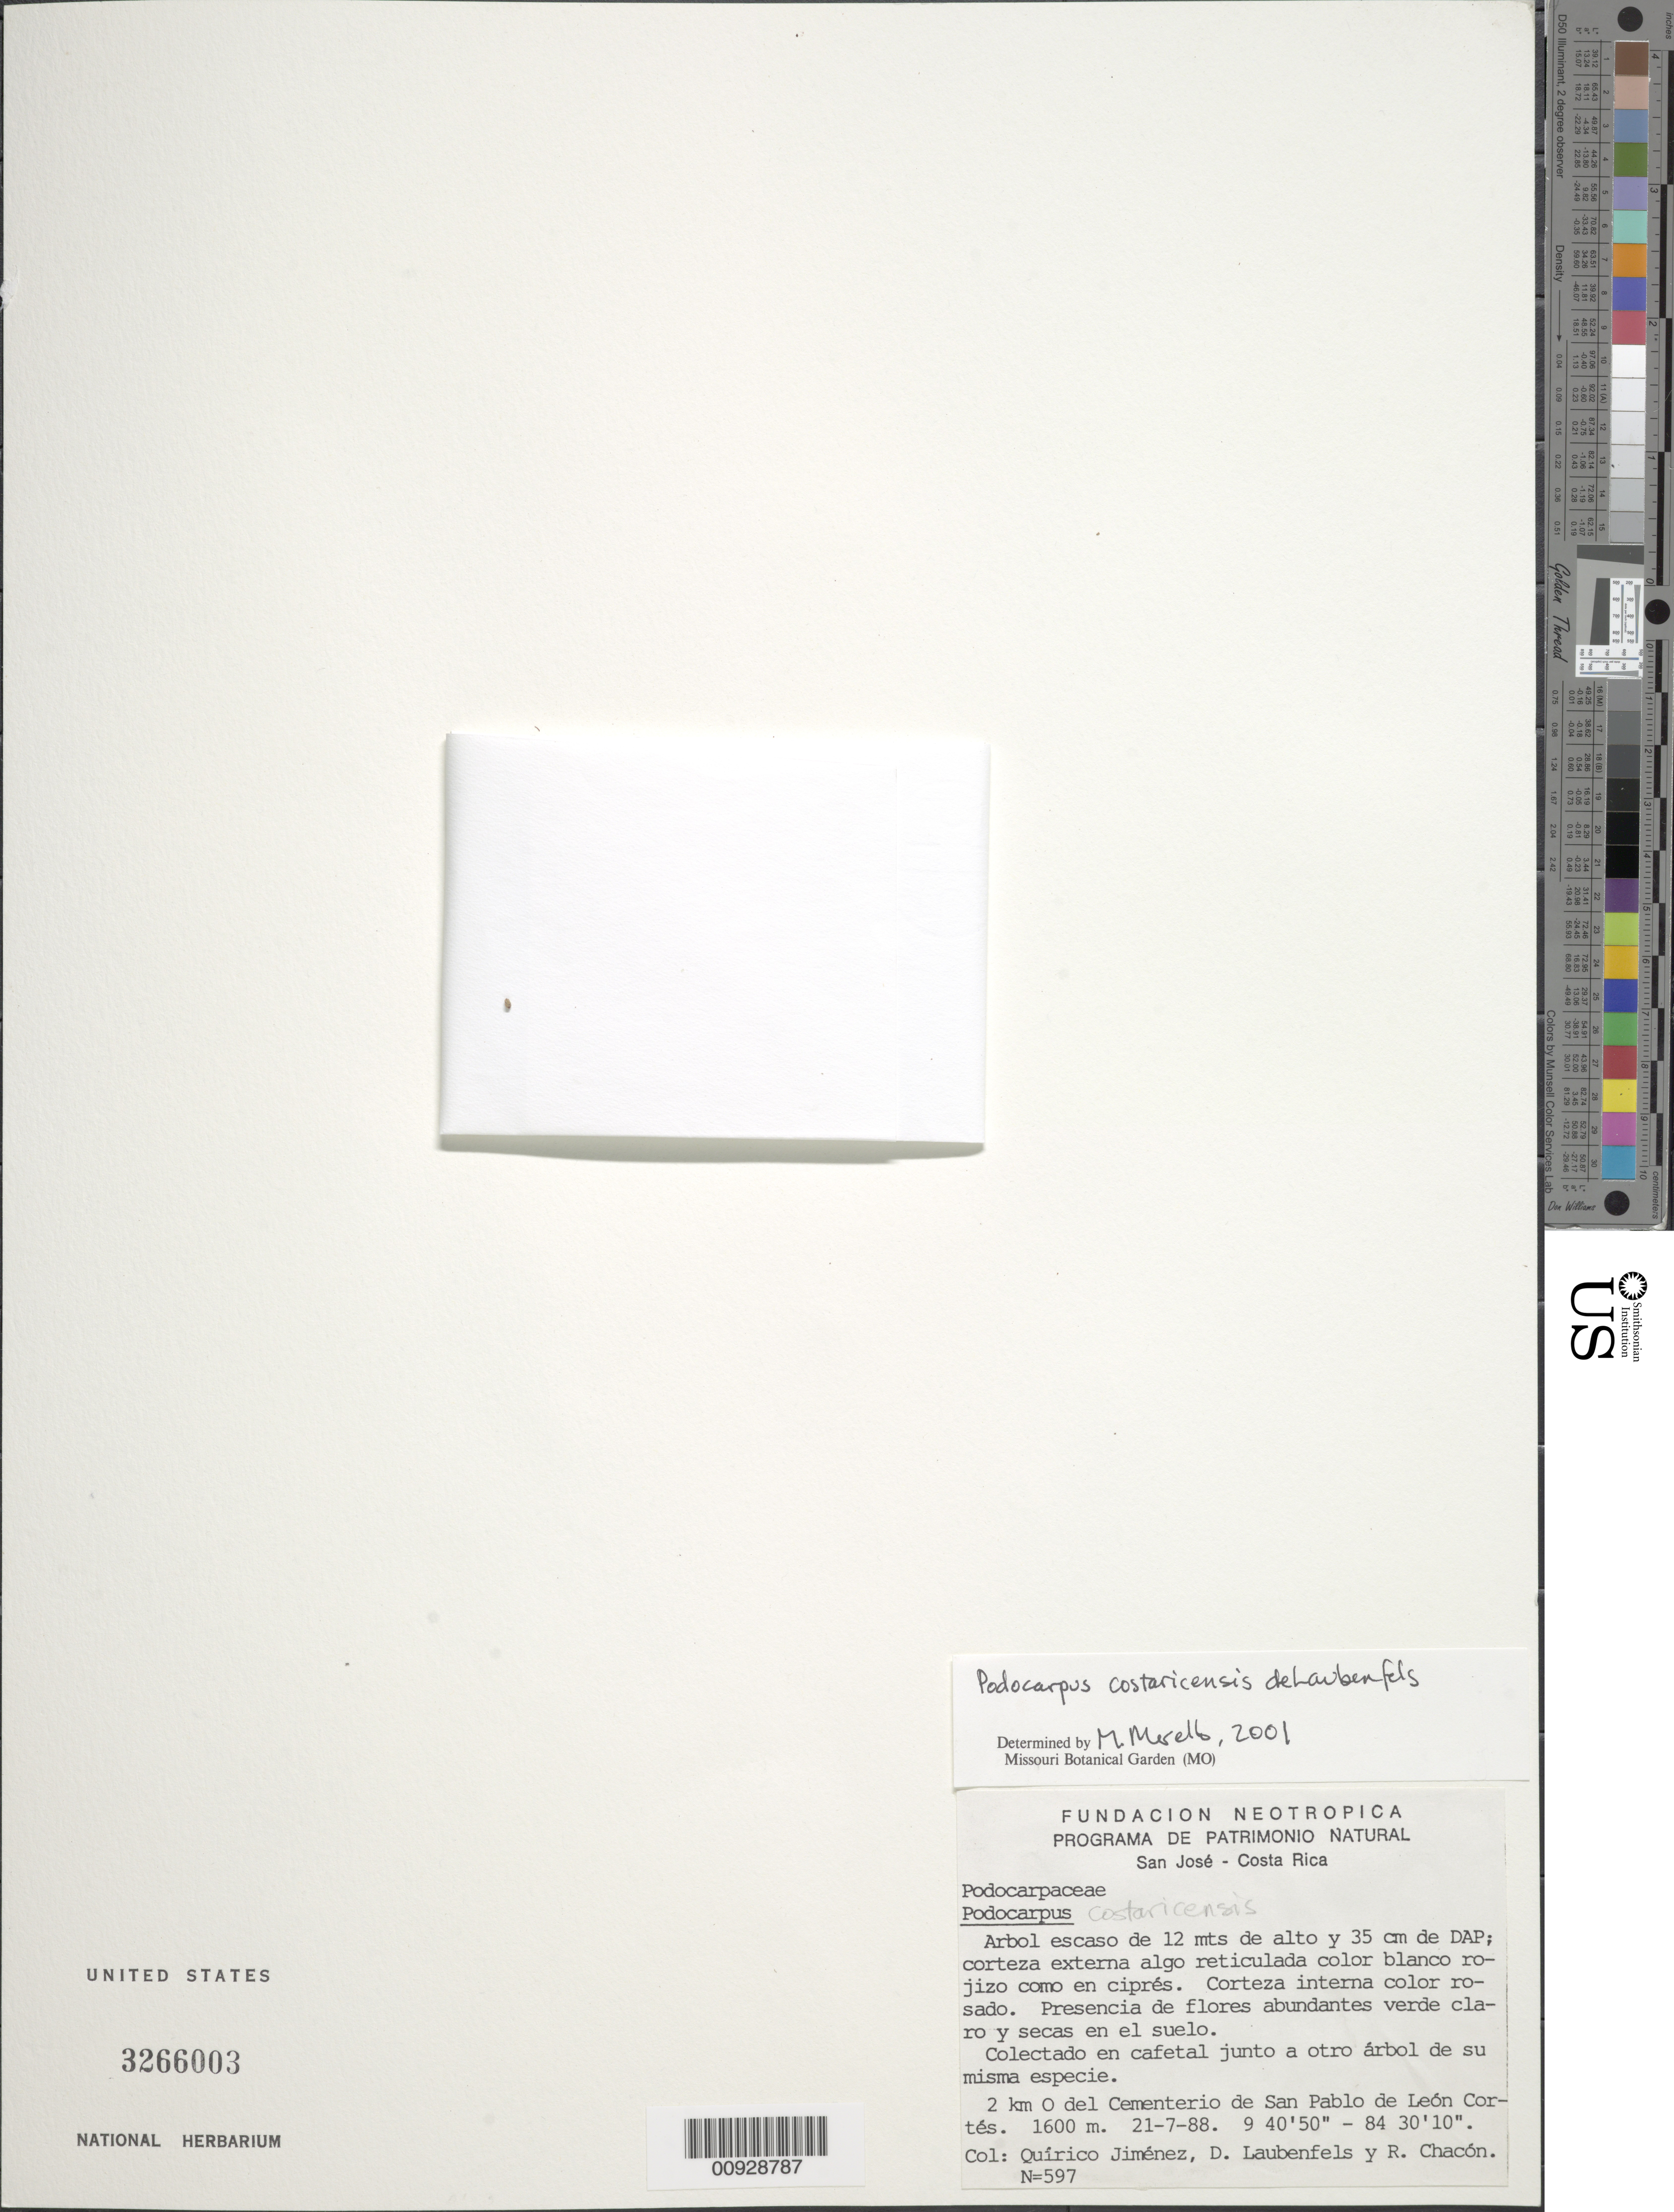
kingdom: Plantae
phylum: Tracheophyta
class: Pinopsida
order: Pinales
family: Podocarpaceae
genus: Podocarpus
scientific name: Podocarpus costaricensis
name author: de Laub.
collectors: Q. Jiménez Madrigal, D. J. de Laubenfels & R. Chacón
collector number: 597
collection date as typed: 21 Jul 1988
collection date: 1988-07-21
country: Costa Rica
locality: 2 Km O del Cementerio de San Pablo de León Cortés.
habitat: Cafetal junto a otro árbol de su misma especie.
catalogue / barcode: US 3266003